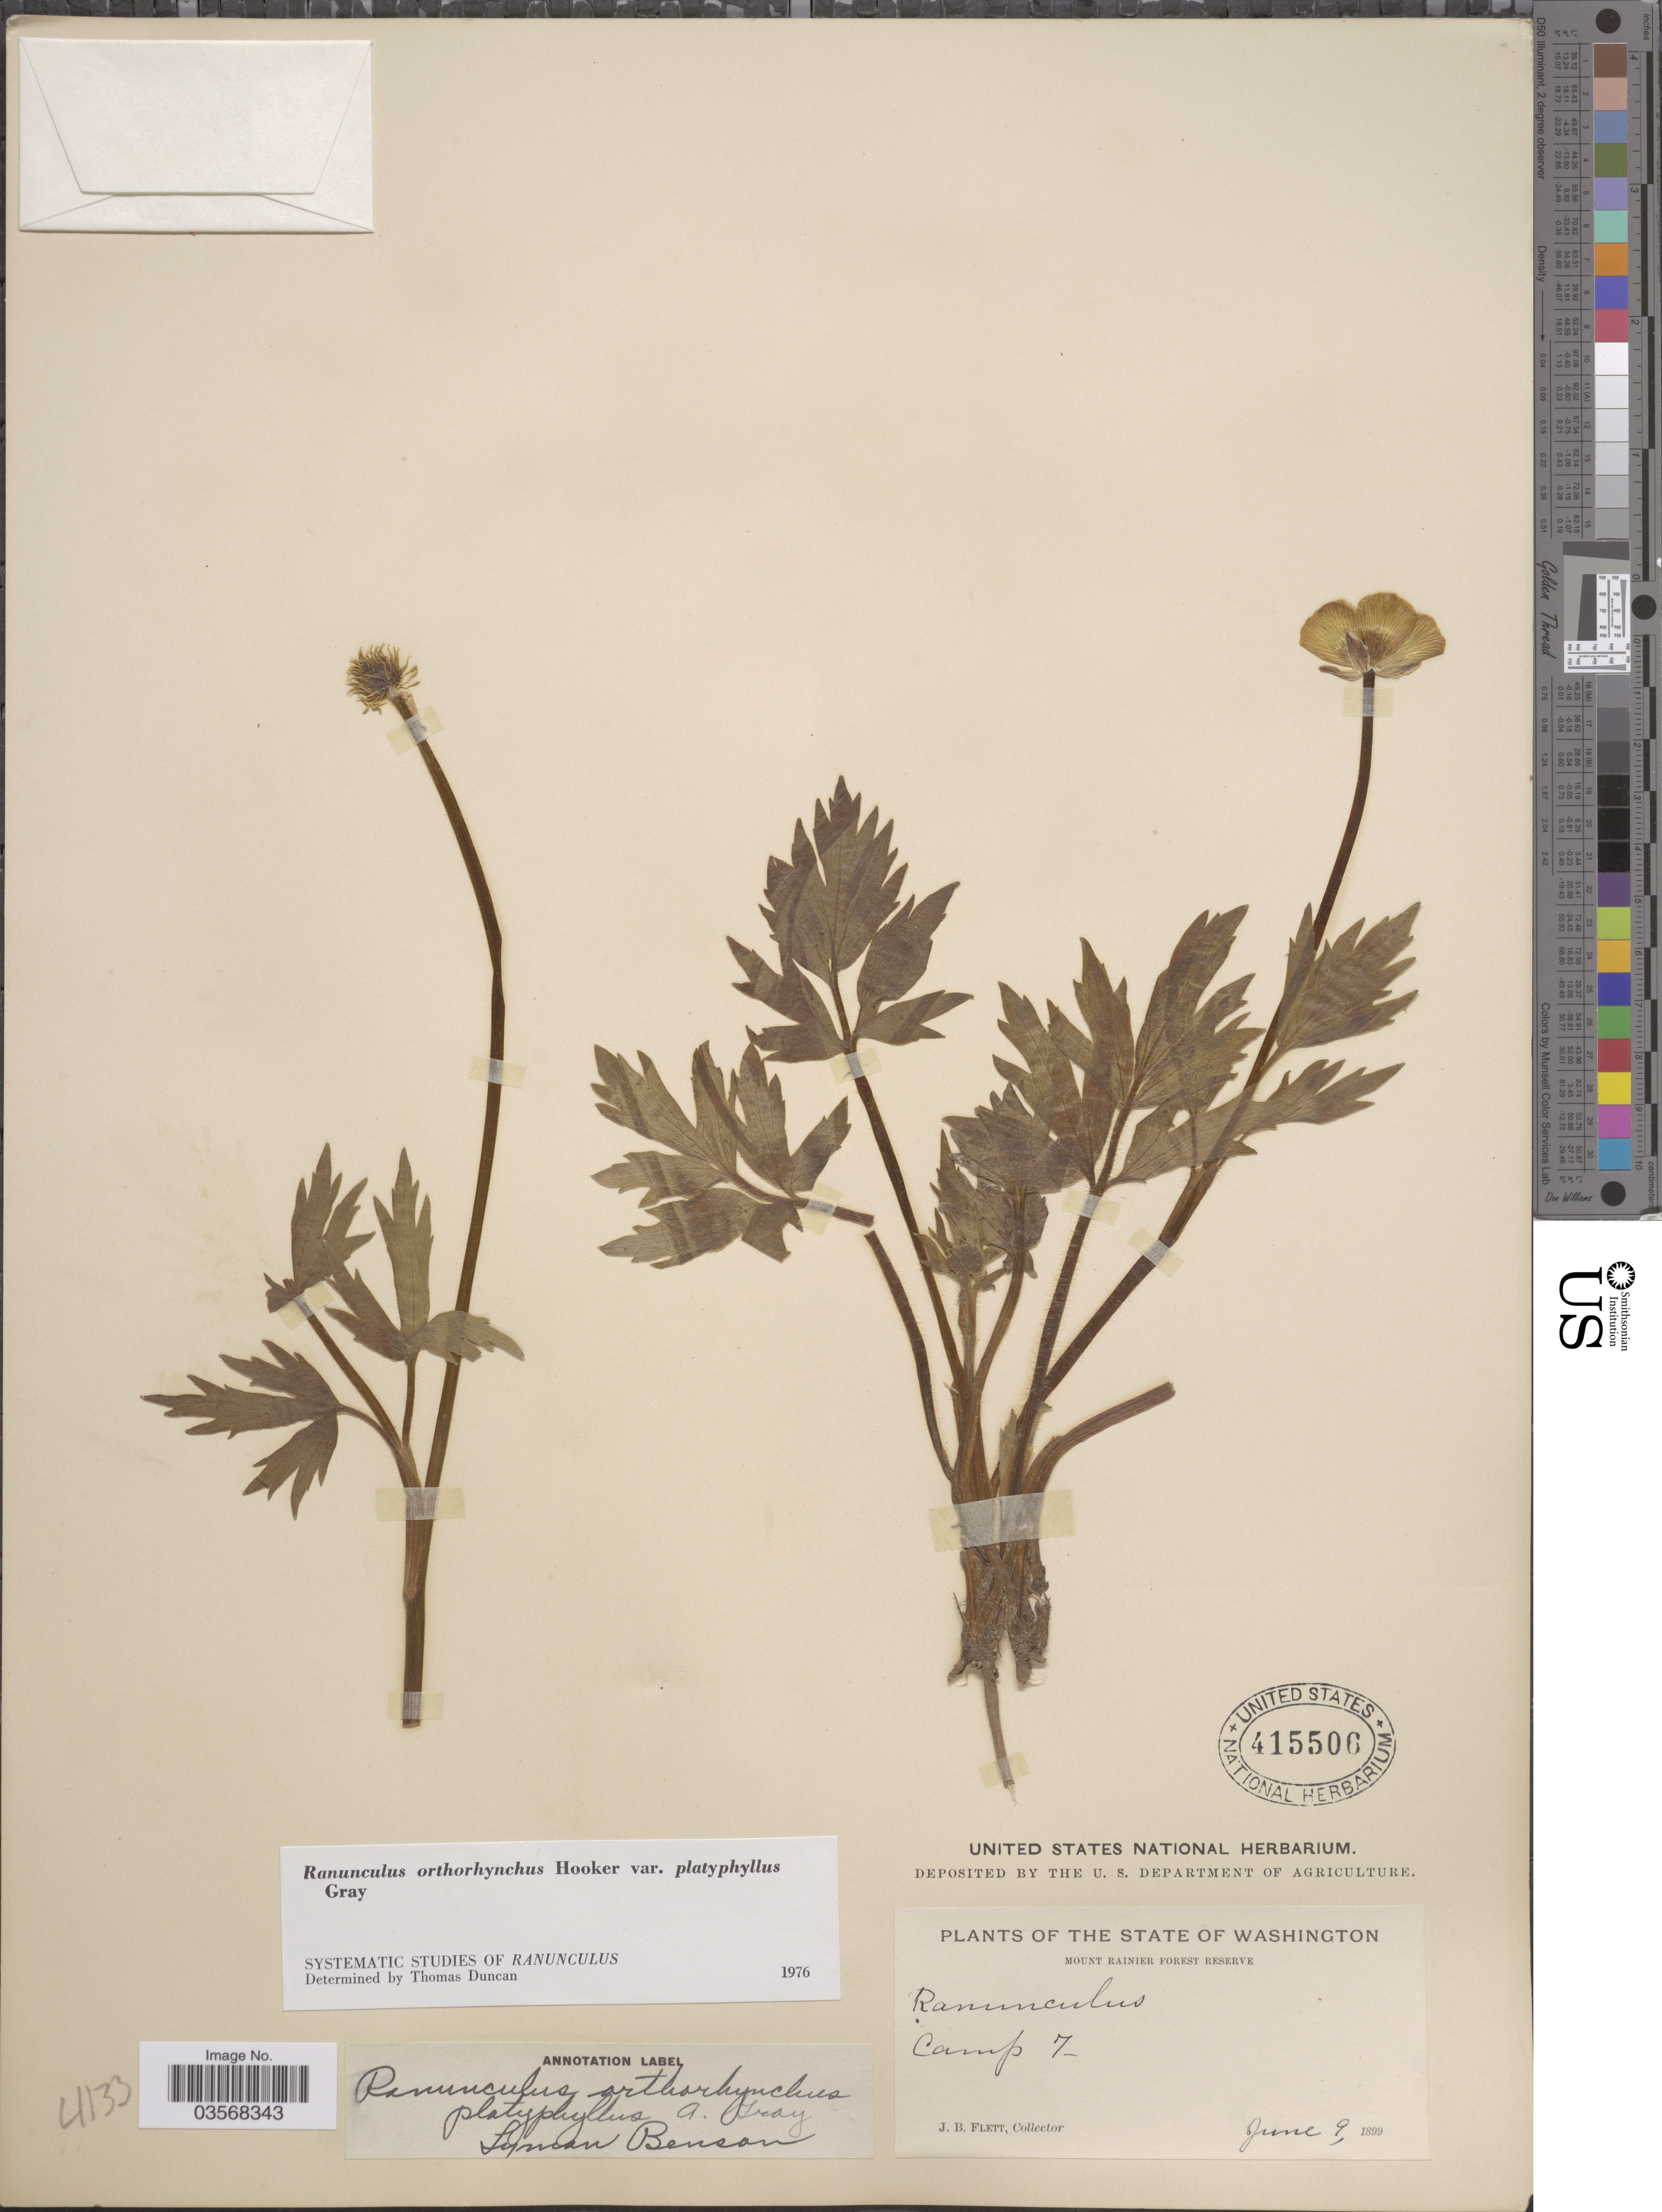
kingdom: Plantae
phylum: Tracheophyta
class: Magnoliopsida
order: Ranunculales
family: Ranunculaceae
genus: Ranunculus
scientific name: Ranunculus orthorhynchus var. platyphyllus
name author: A. Gray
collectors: J. Flett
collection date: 1899-06-09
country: United States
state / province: Washington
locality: Mount Rainier Forest Reserve. Camp 7.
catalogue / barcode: US 415506